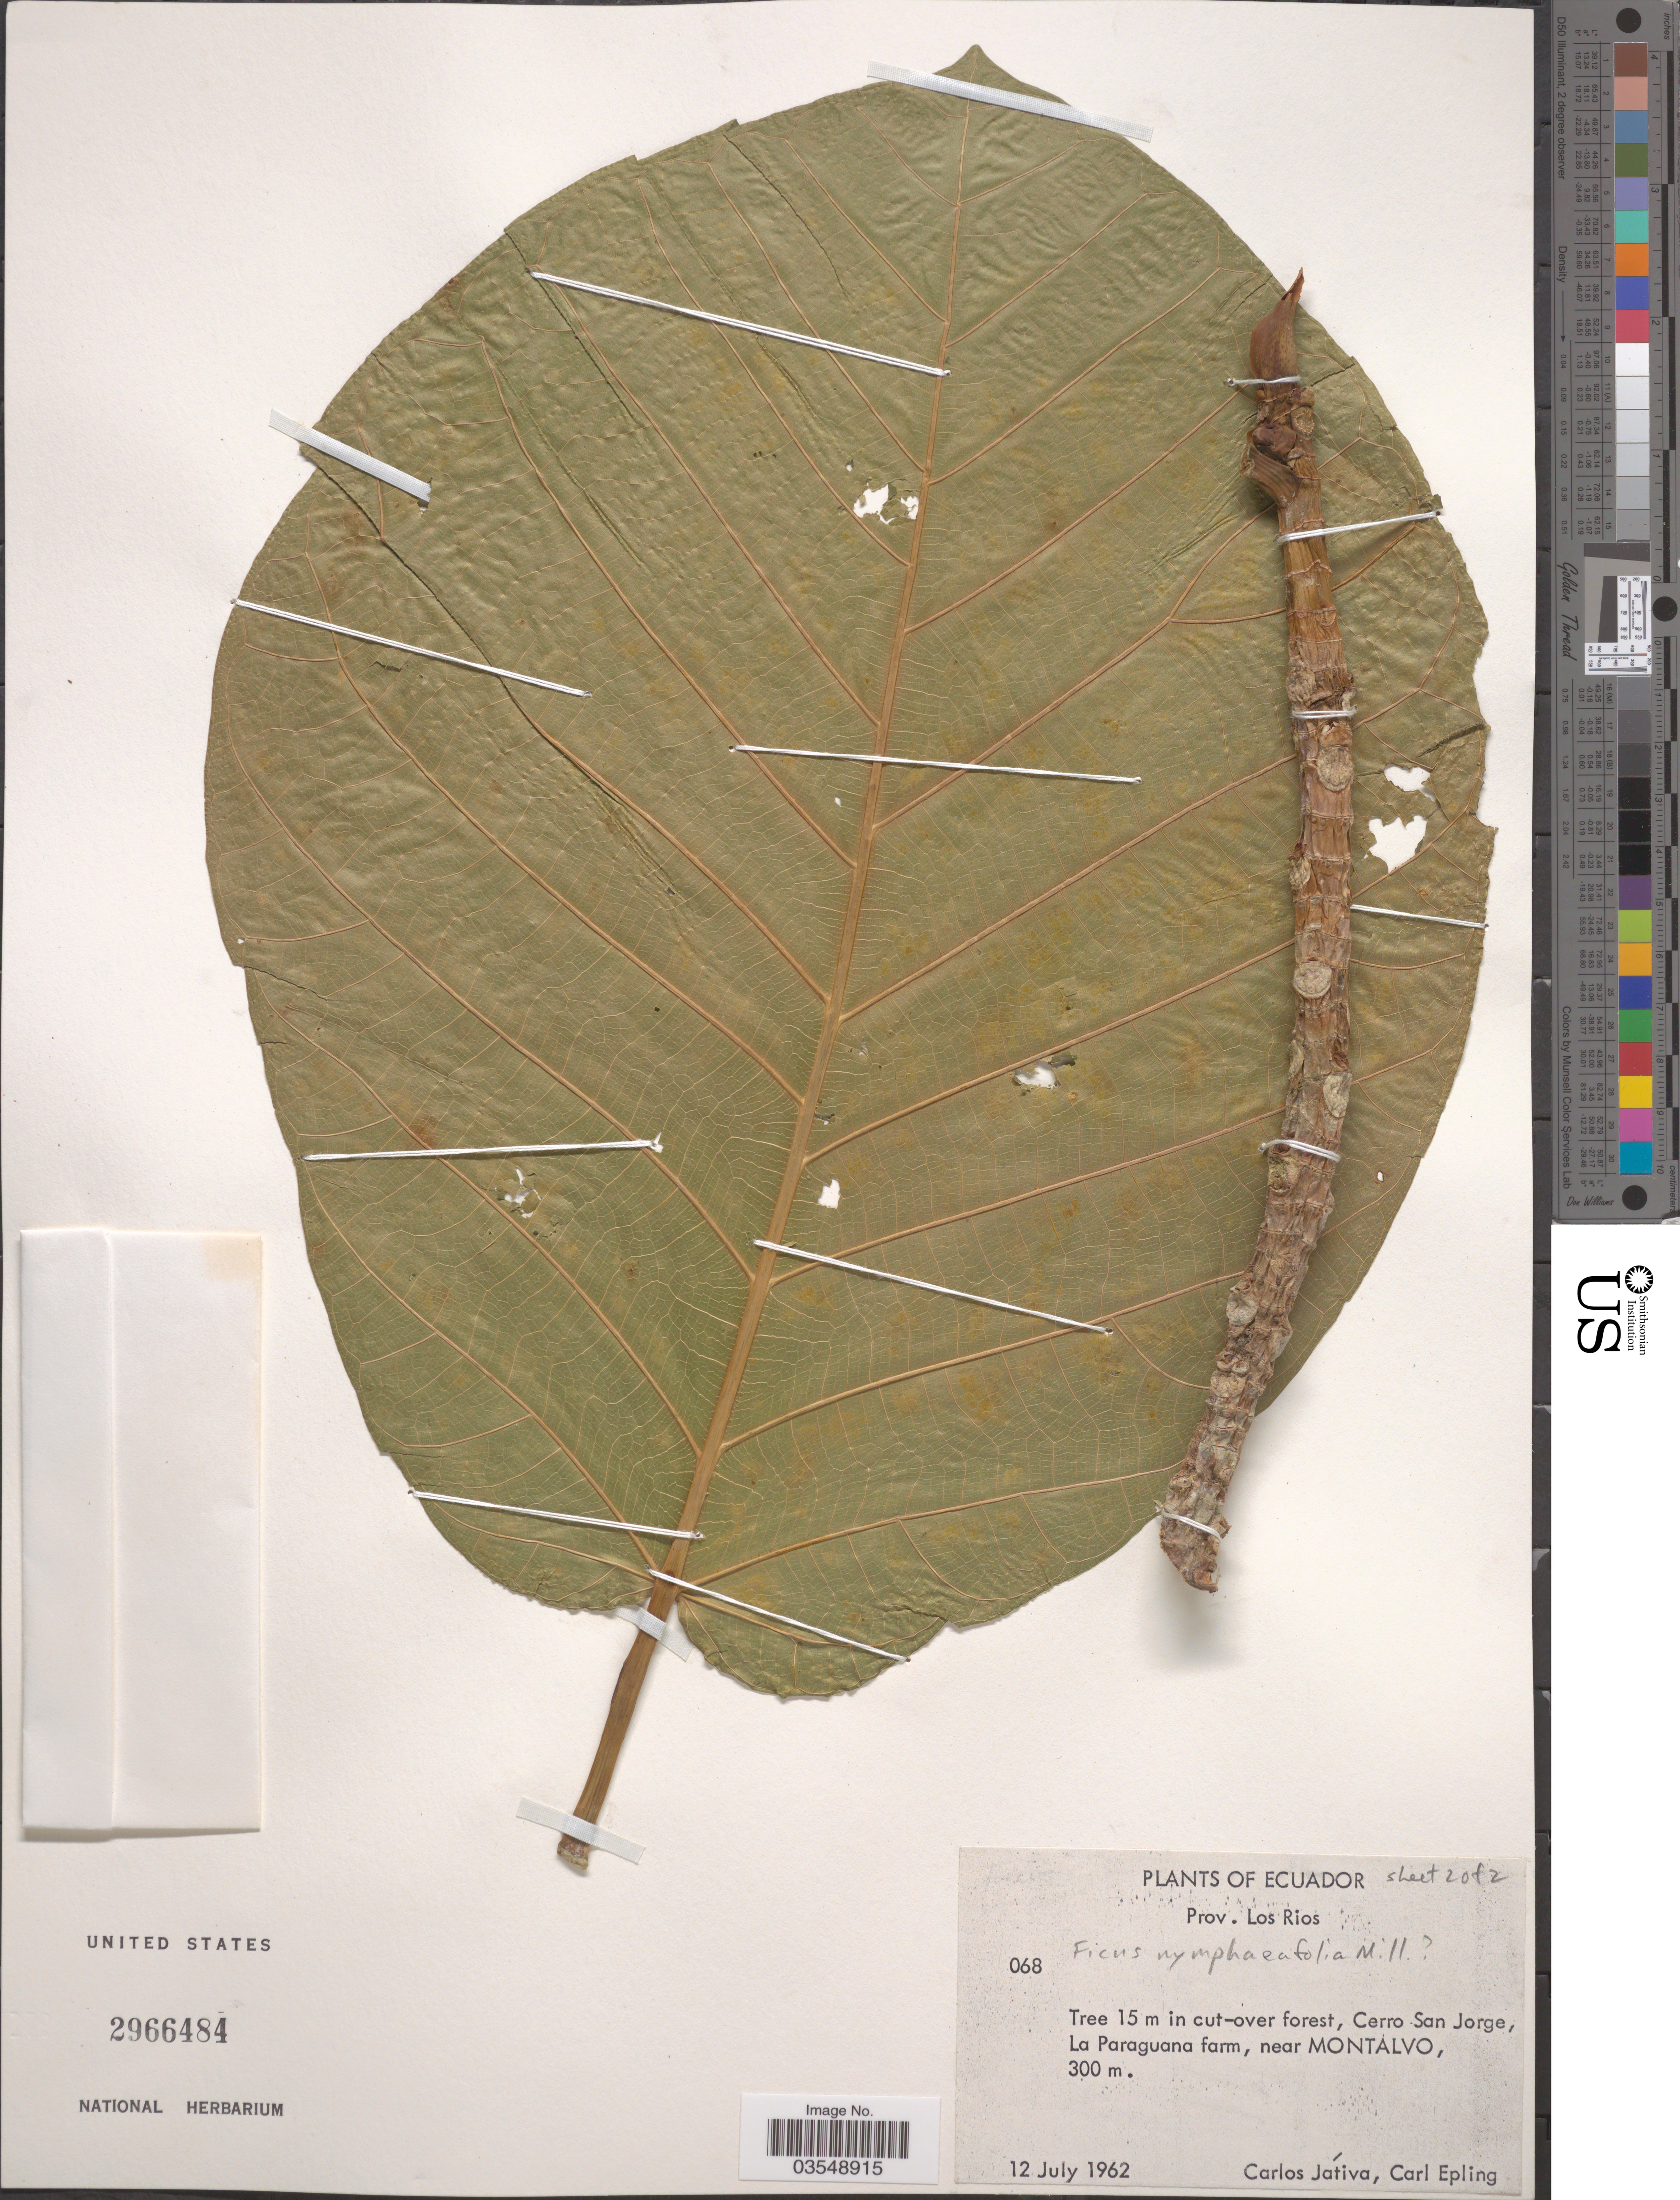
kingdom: Plantae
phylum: Tracheophyta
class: Magnoliopsida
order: Rosales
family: Moraceae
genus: Ficus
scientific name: Ficus nymphaeifolia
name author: Mill.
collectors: C. D. Játiva & C. C. Epling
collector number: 068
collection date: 1962-07-12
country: Ecuador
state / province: Los Ríos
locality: Cerro San Jorge, La Paraguana farm, near Montalvo.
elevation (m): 300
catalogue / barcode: US 2966484